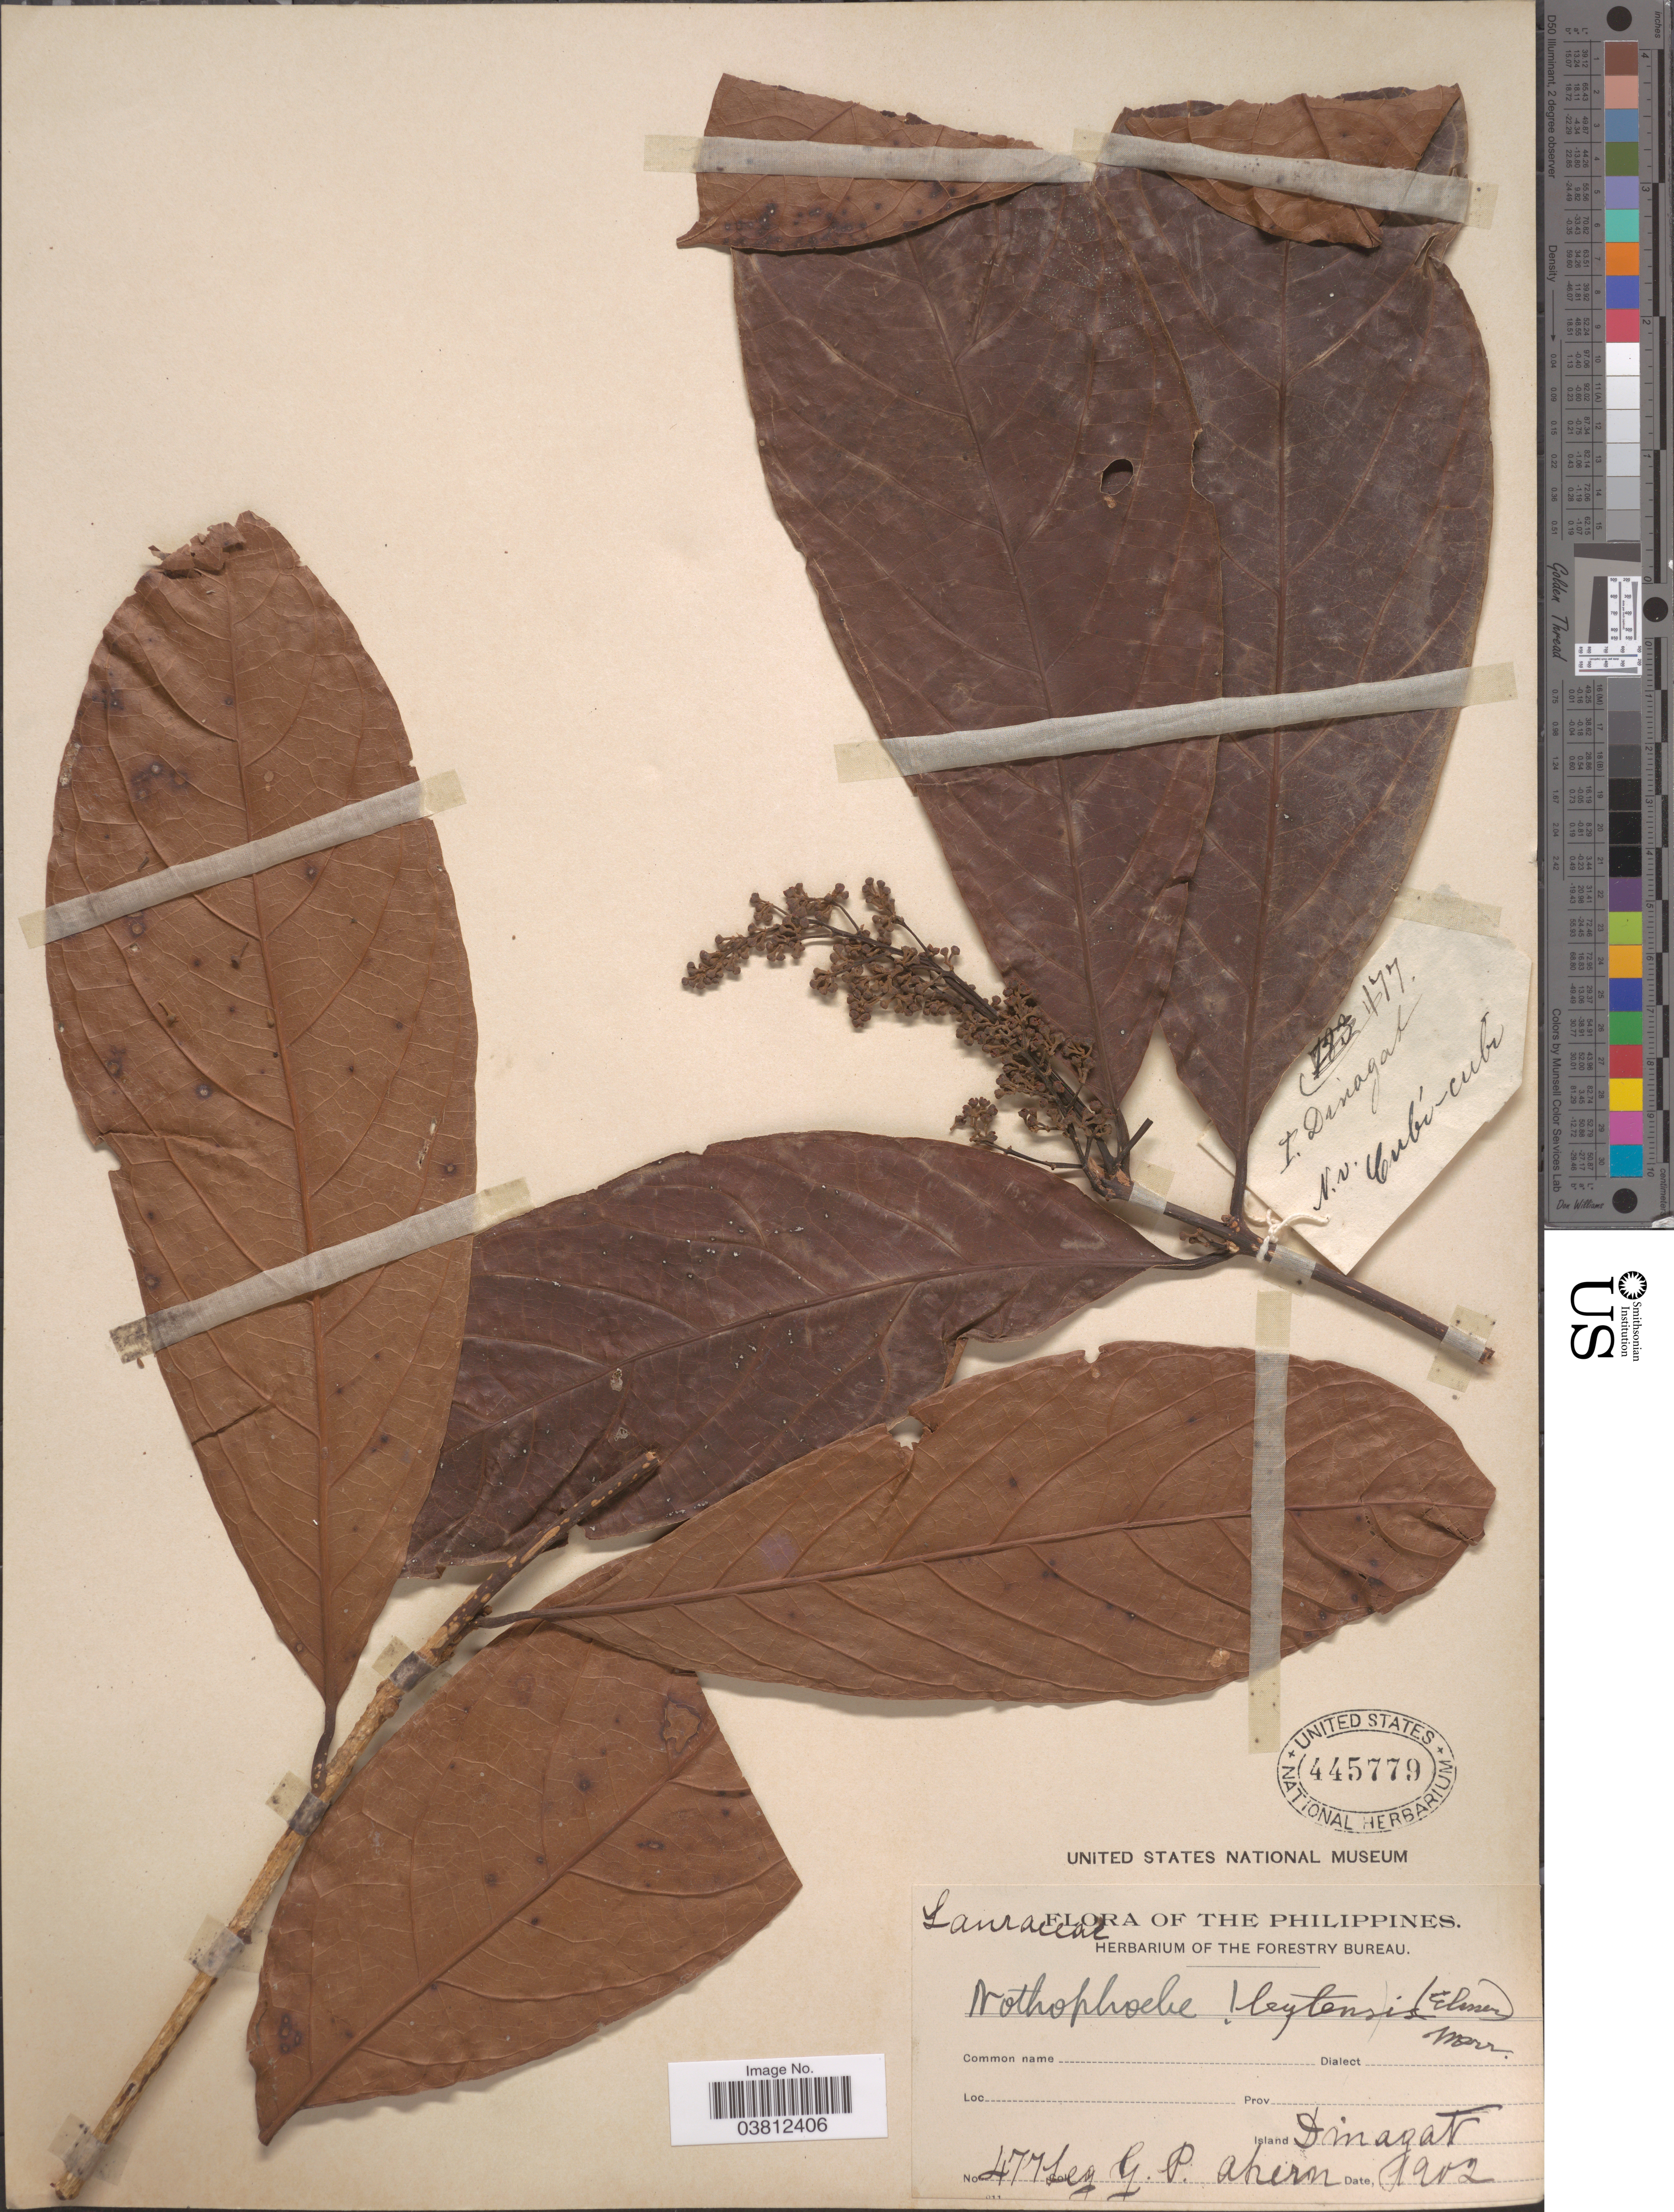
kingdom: Plantae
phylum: Tracheophyta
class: Magnoliopsida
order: Laurales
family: Lauraceae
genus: Nothaphoebe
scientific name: Nothaphoebe leytensis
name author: (Elmer) Merr.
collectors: G. Ahern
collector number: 477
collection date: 1902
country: Philippines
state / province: Caraga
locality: Island Dinagat.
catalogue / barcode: US 445779